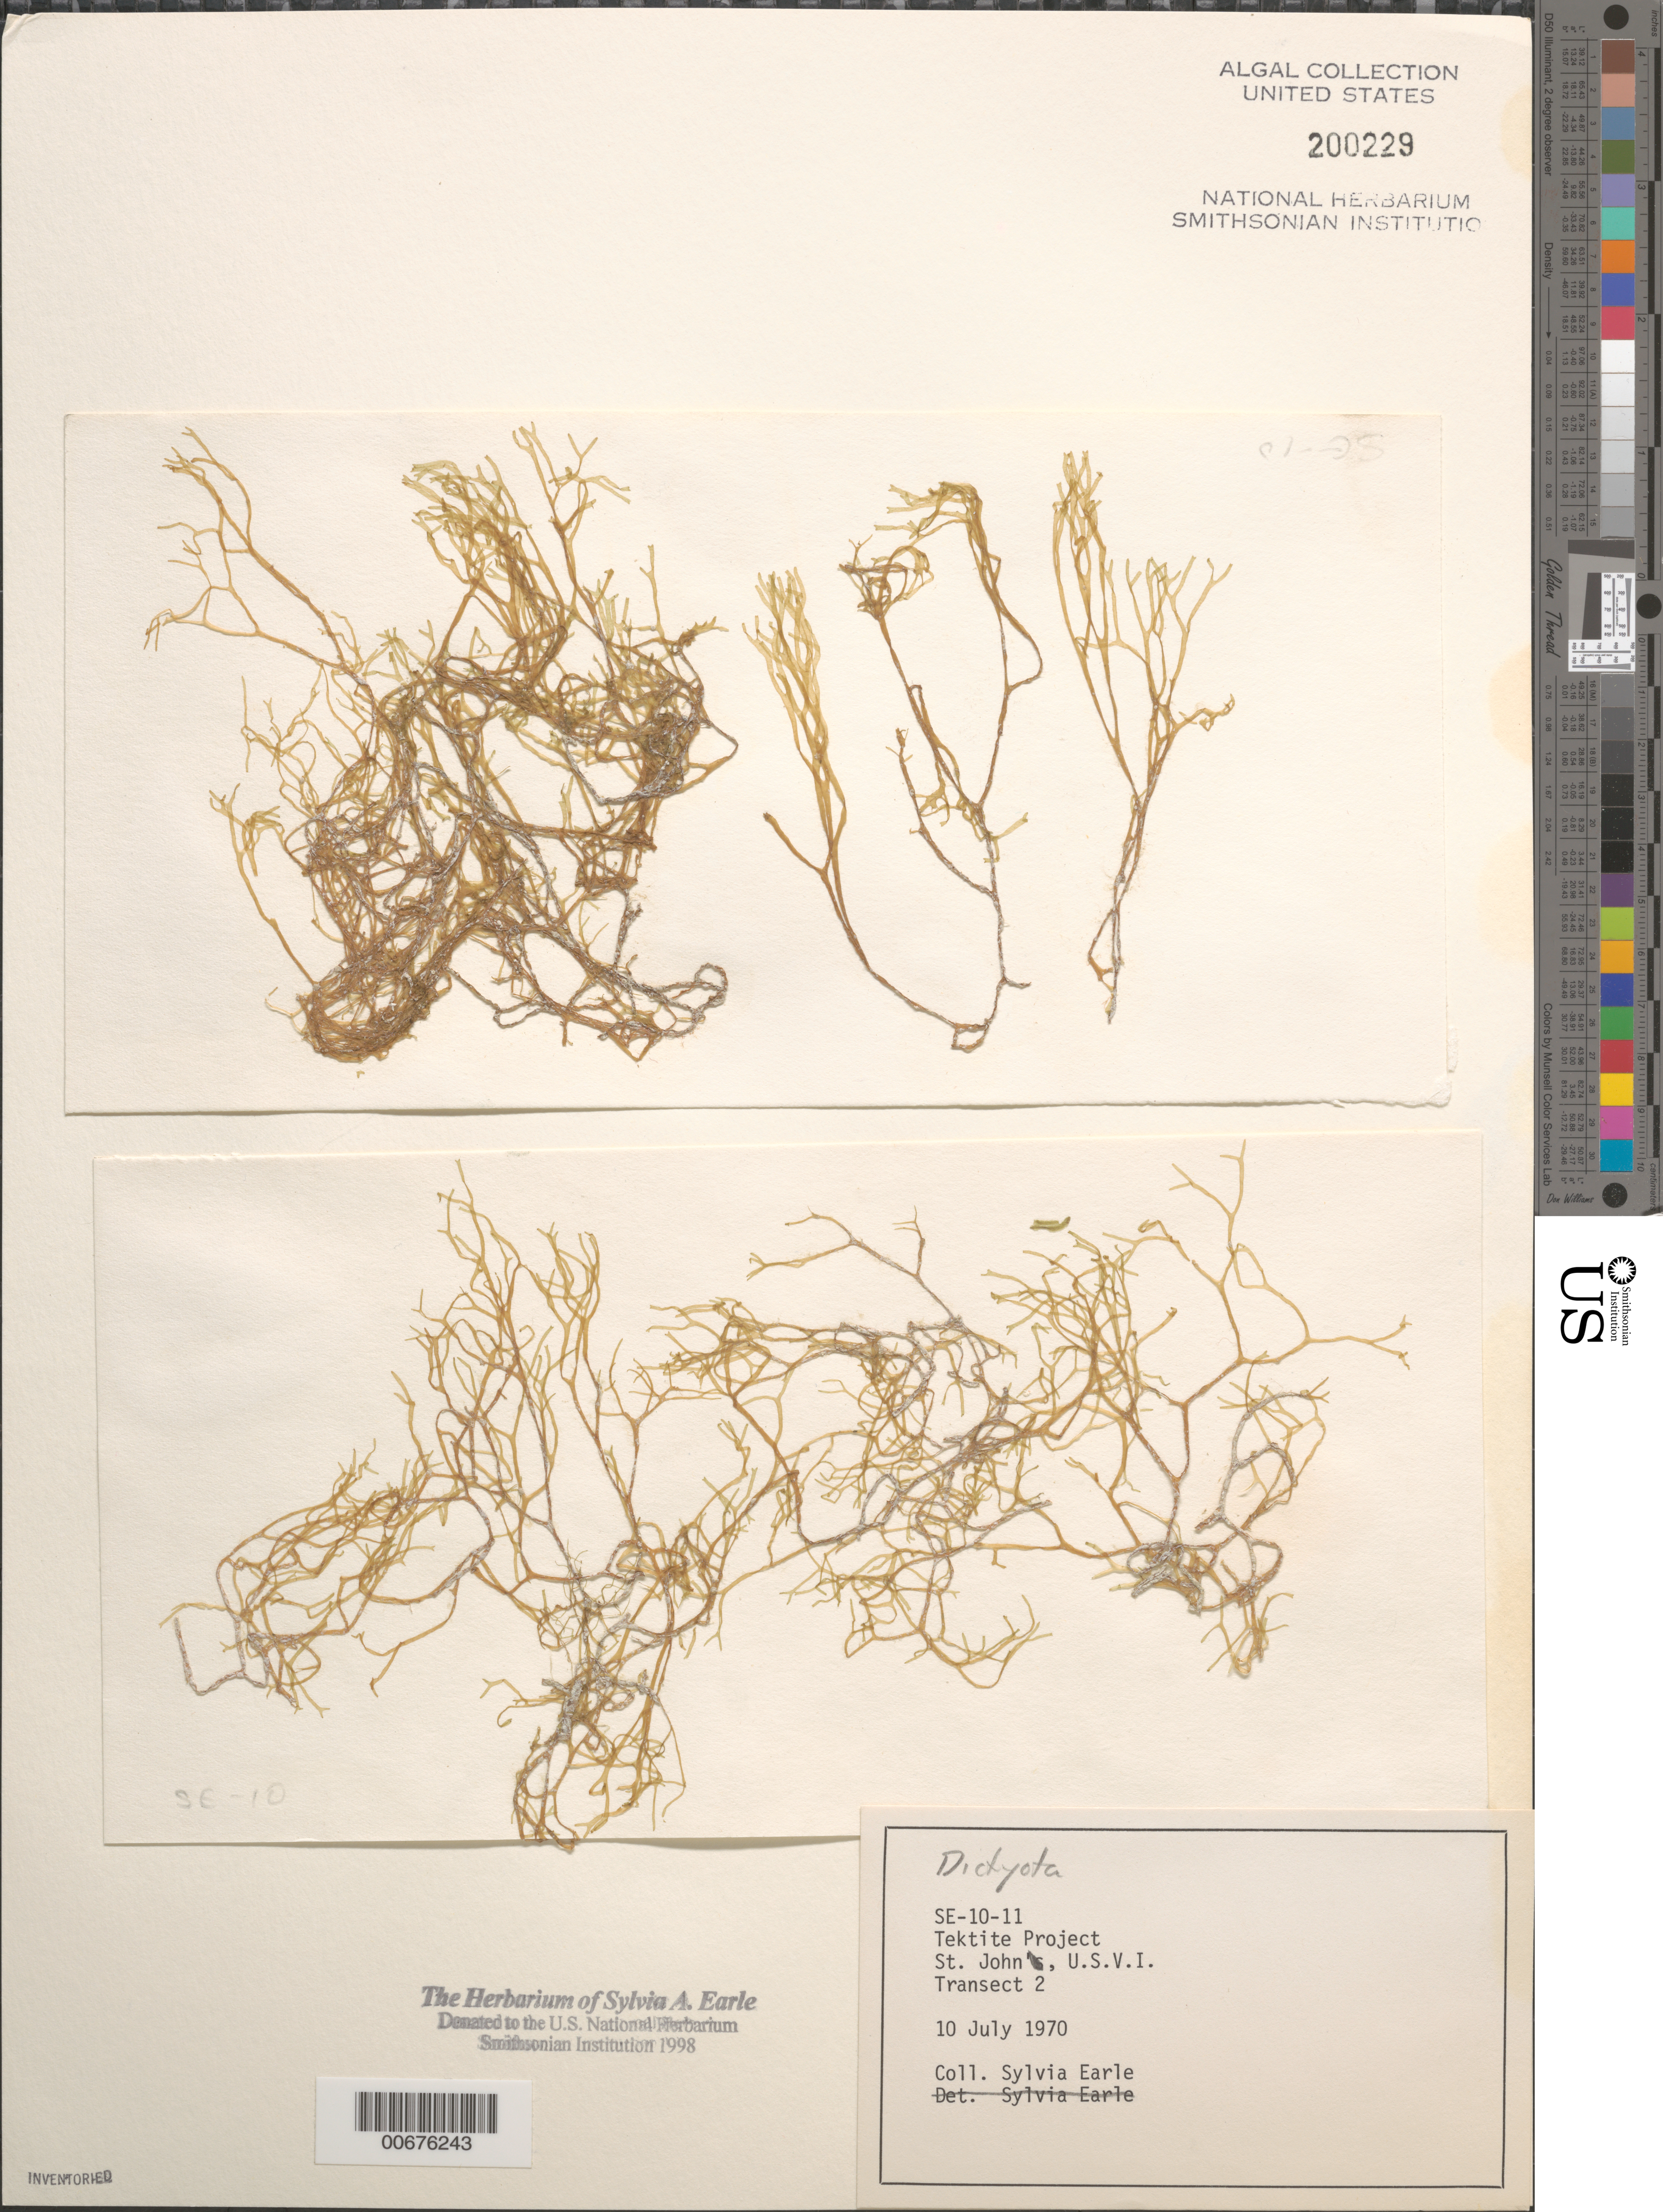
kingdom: Chromista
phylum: Ochrophyta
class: Phaeophyceae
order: Dictyotales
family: Dictyotaceae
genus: Dictyota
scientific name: Dictyota sp.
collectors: S. A. Earle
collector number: Se-10-11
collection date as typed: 10 Jul 1970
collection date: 1970-07-10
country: U.S. Virgin Islands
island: St. John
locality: Tektite Project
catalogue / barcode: US 200229